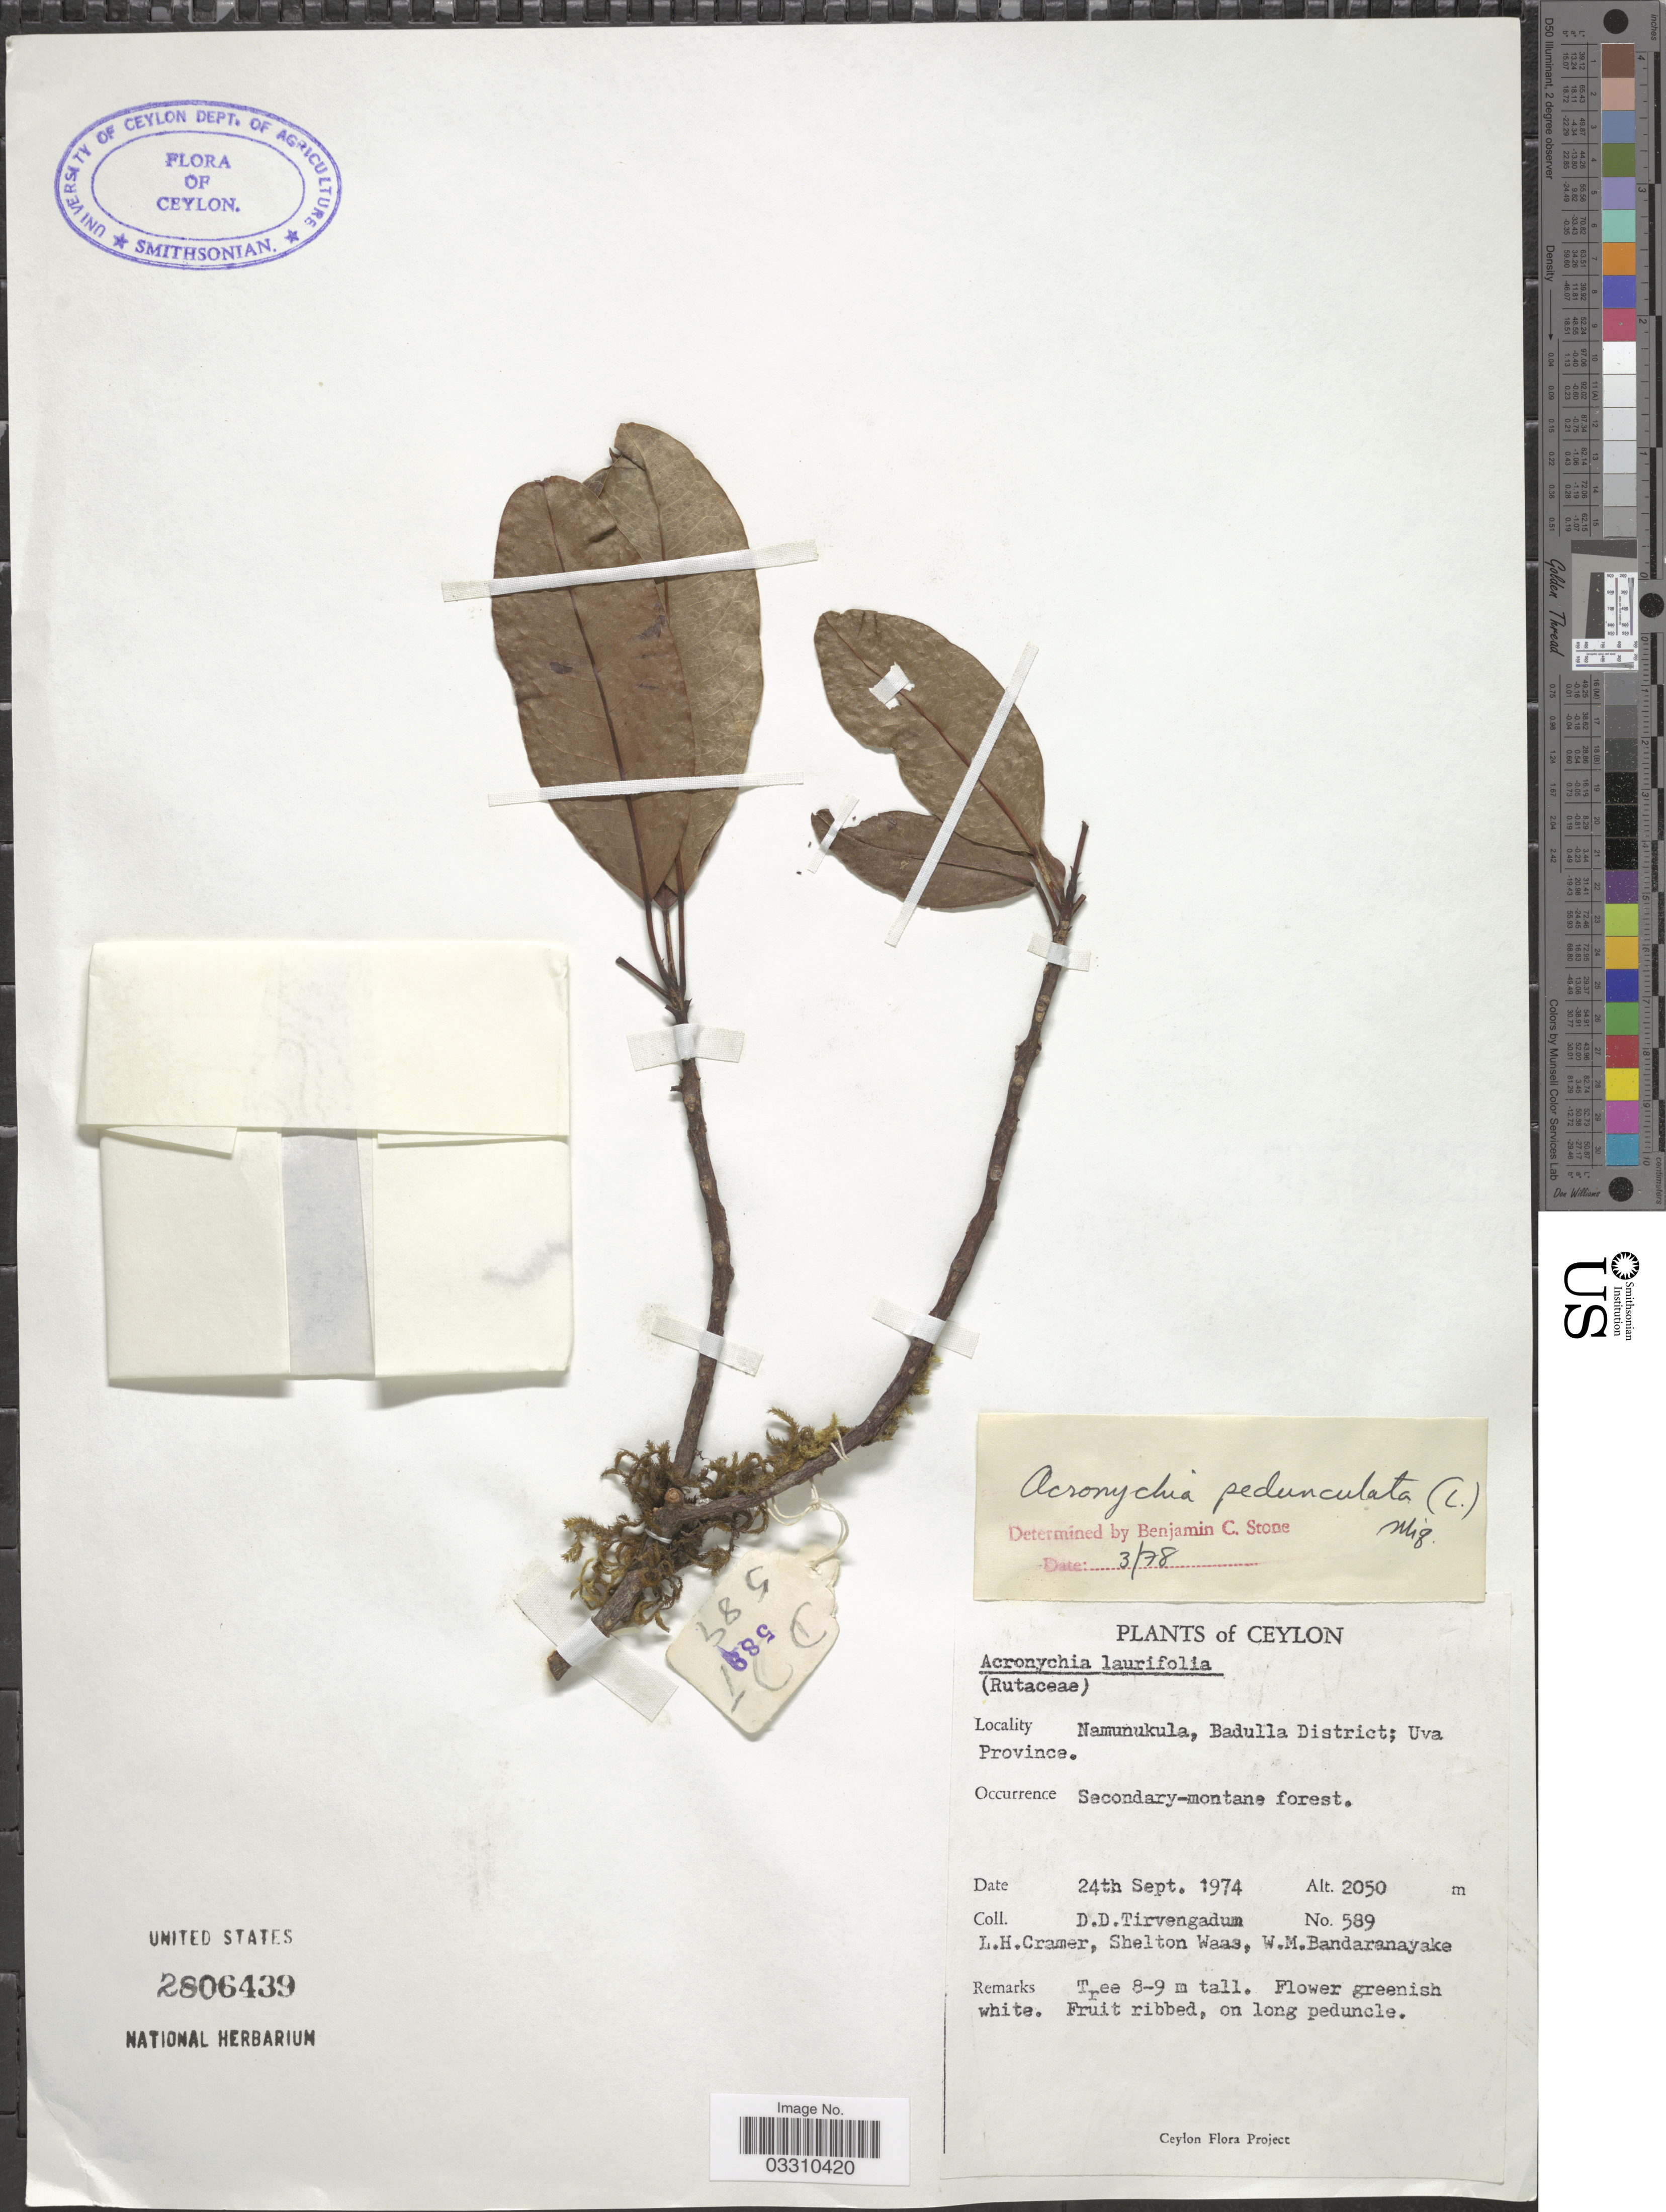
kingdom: Plantae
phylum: Tracheophyta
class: Magnoliopsida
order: Sapindales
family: Rutaceae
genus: Acronychia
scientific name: Acronychia pedunculata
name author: (L.) Miq.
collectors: D. Tirvengadum, L. H. Cramer, S. Waas & W. Bandaranayake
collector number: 589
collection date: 1974-09-24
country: Sri Lanka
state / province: Uva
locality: Ceylon, Namunukula, Badulla District.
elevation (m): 2050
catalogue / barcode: US 2806439